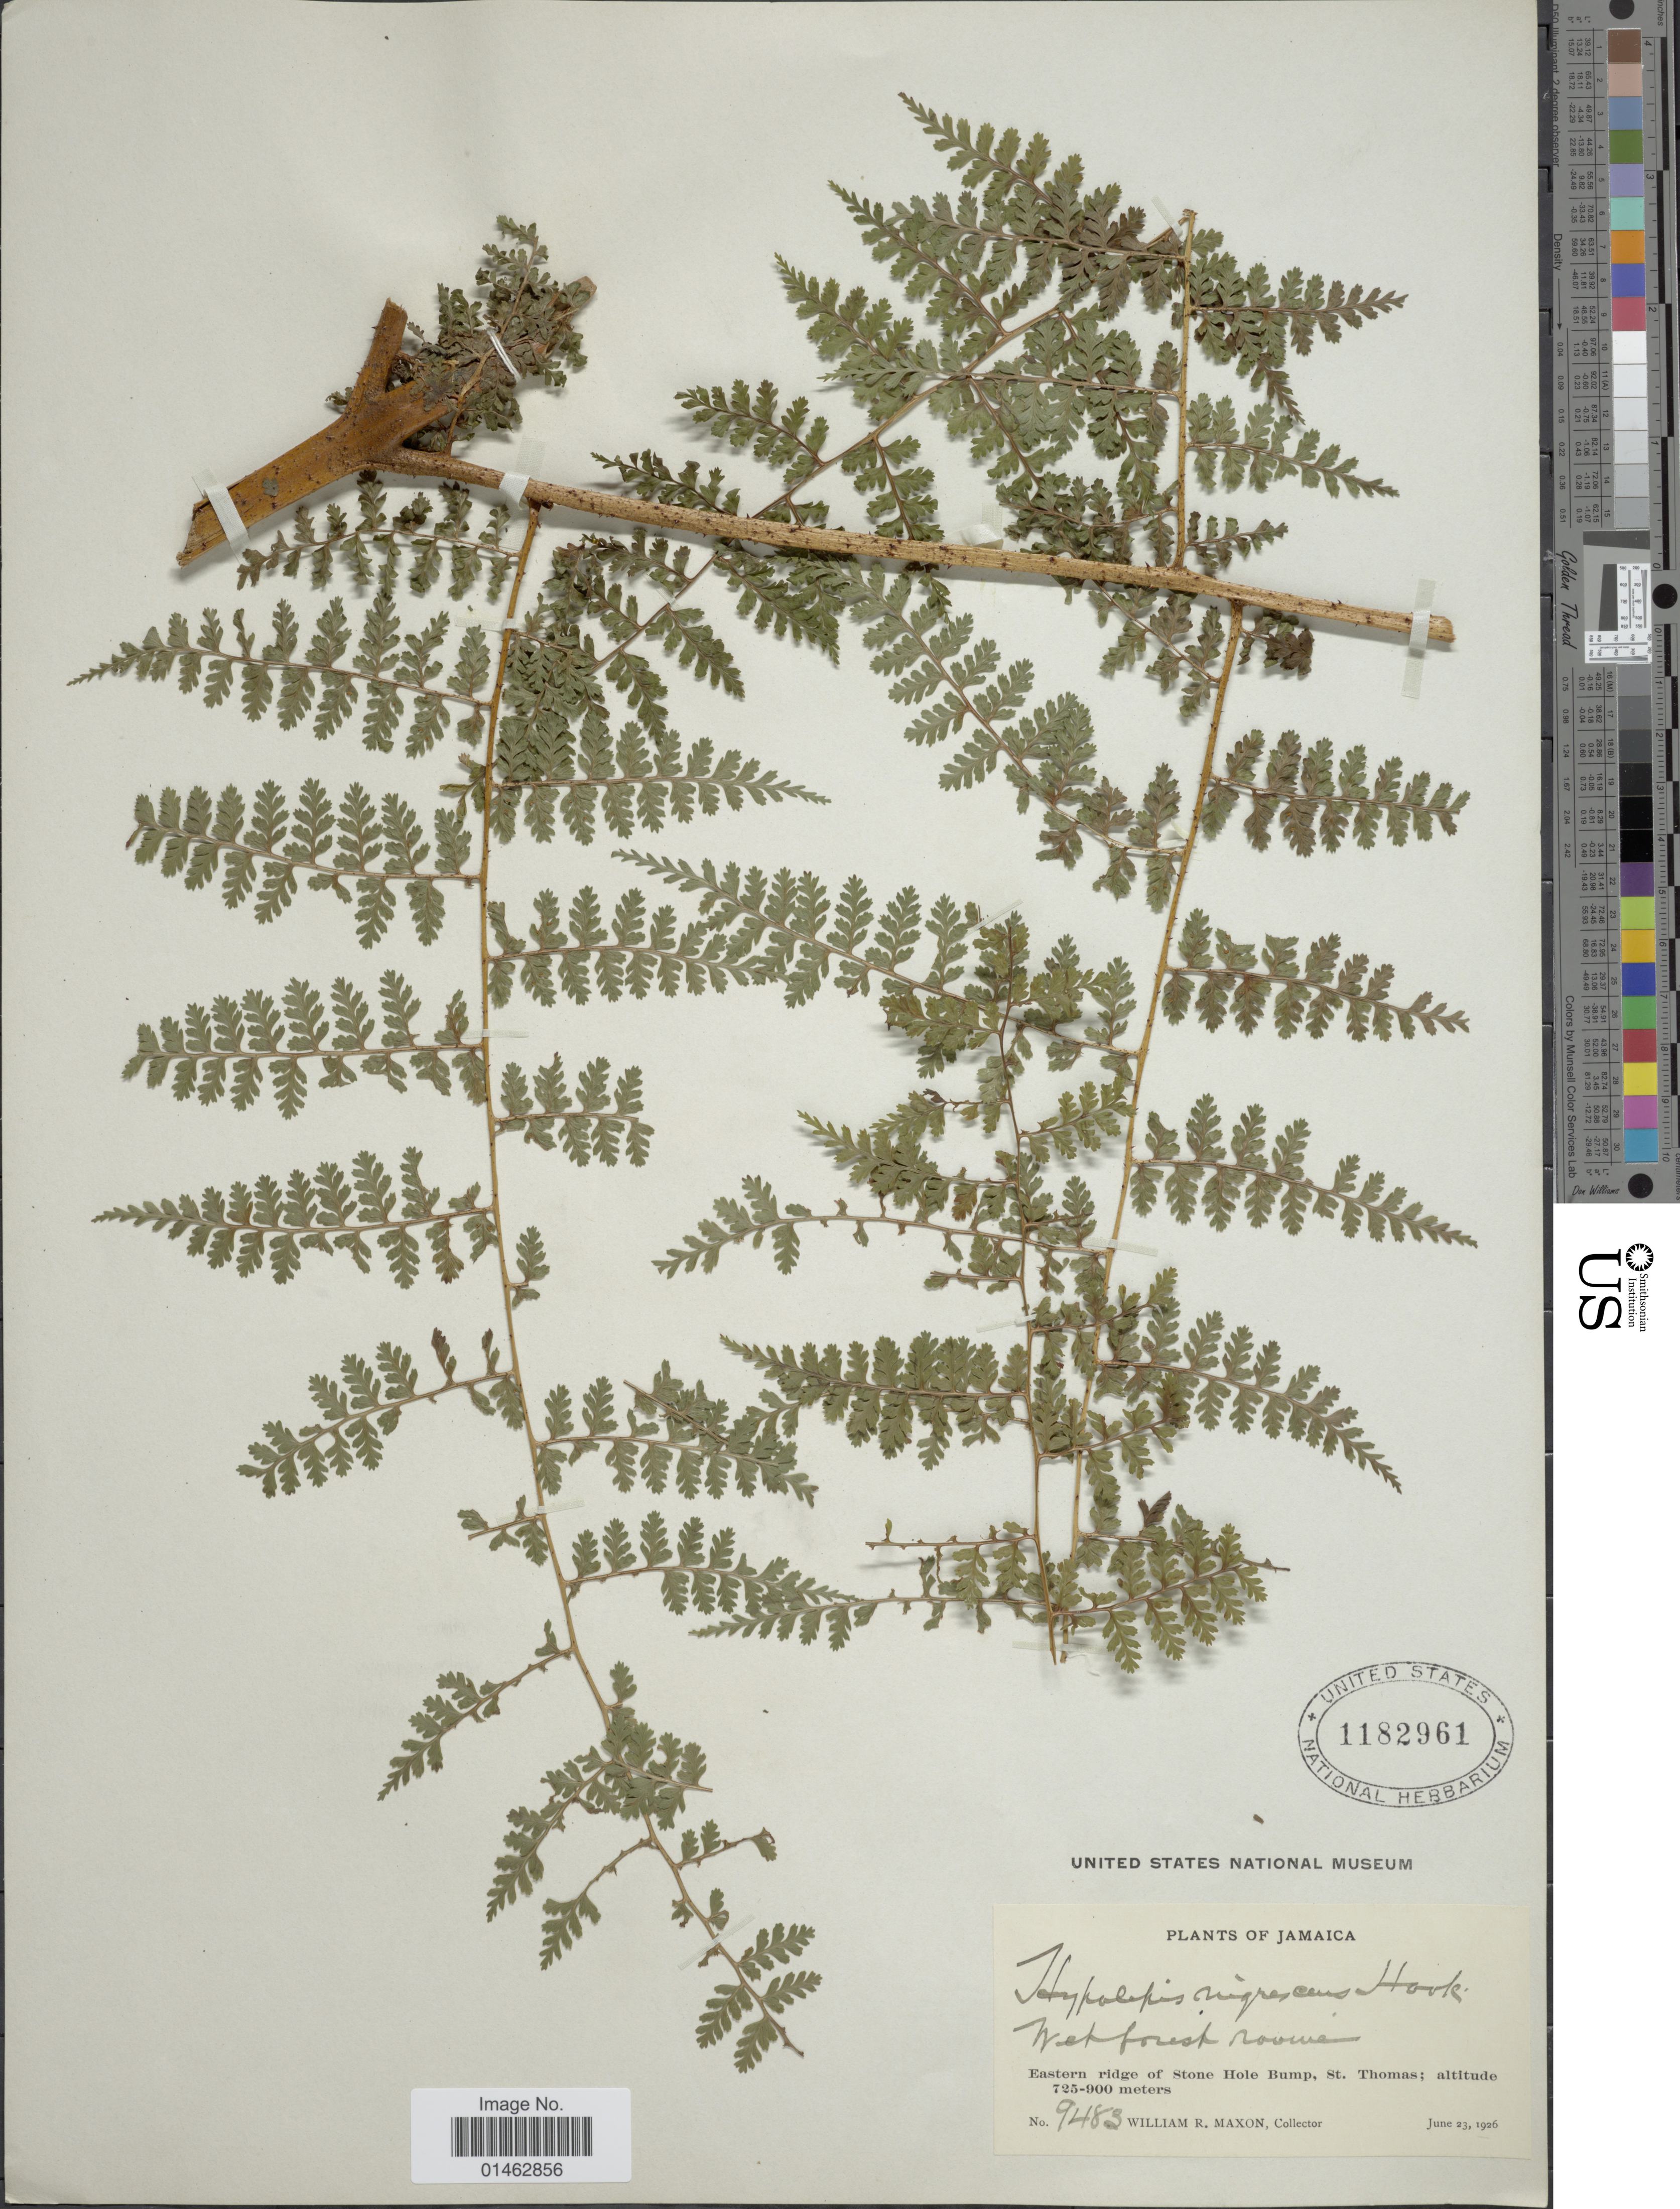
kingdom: Plantae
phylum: Tracheophyta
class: Polypodiopsida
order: Polypodiales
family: Dennstaedtiaceae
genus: Hypolepis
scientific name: Hypolepis nigrescens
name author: Hook.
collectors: W. R. Maxon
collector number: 9483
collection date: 1926-06-23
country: Jamaica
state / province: Saint Thomas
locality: Eastern rdige of Stone Hole Bump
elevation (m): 725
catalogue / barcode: US 1182961